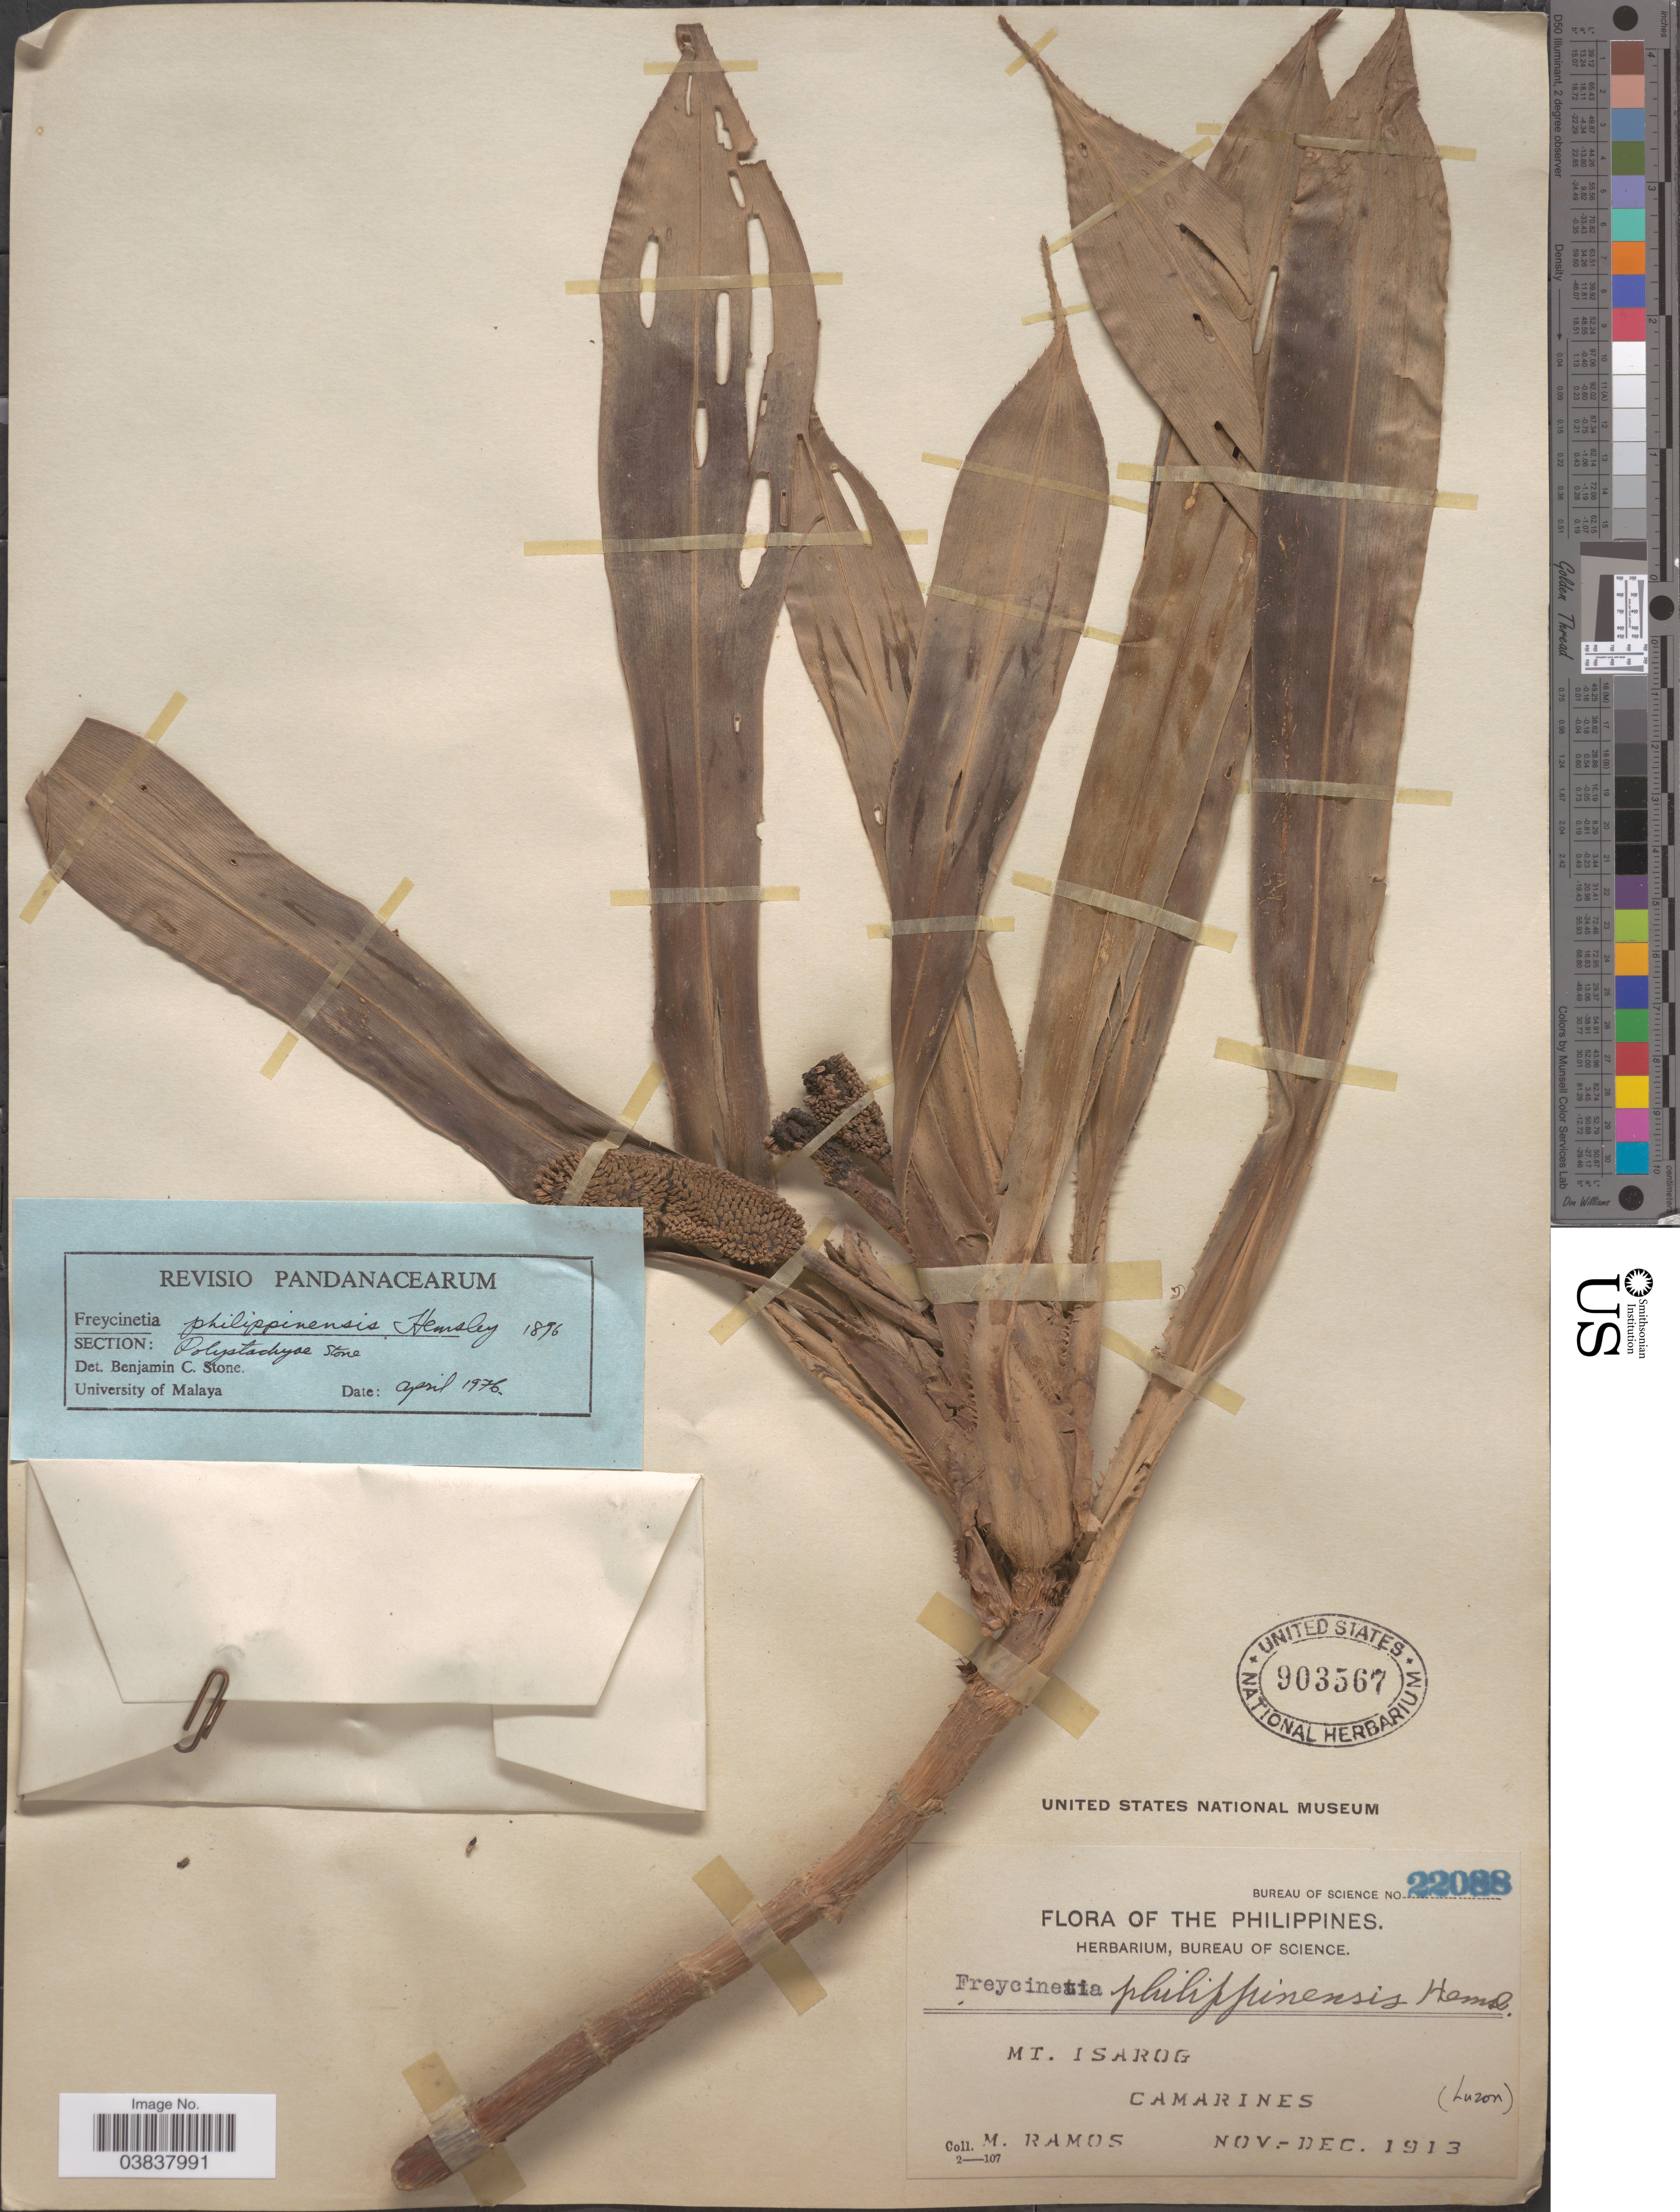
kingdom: Plantae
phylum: Tracheophyta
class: Liliopsida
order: Pandanales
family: Pandanaceae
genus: Freycinetia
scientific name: Freycinetia philippinensis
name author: Hemsl.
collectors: M. Ramos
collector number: Bureau of Science 22088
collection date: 1913-11/1913-12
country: Philippines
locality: Mt. Isarog, Camarines. (Luzon).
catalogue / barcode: US 903567